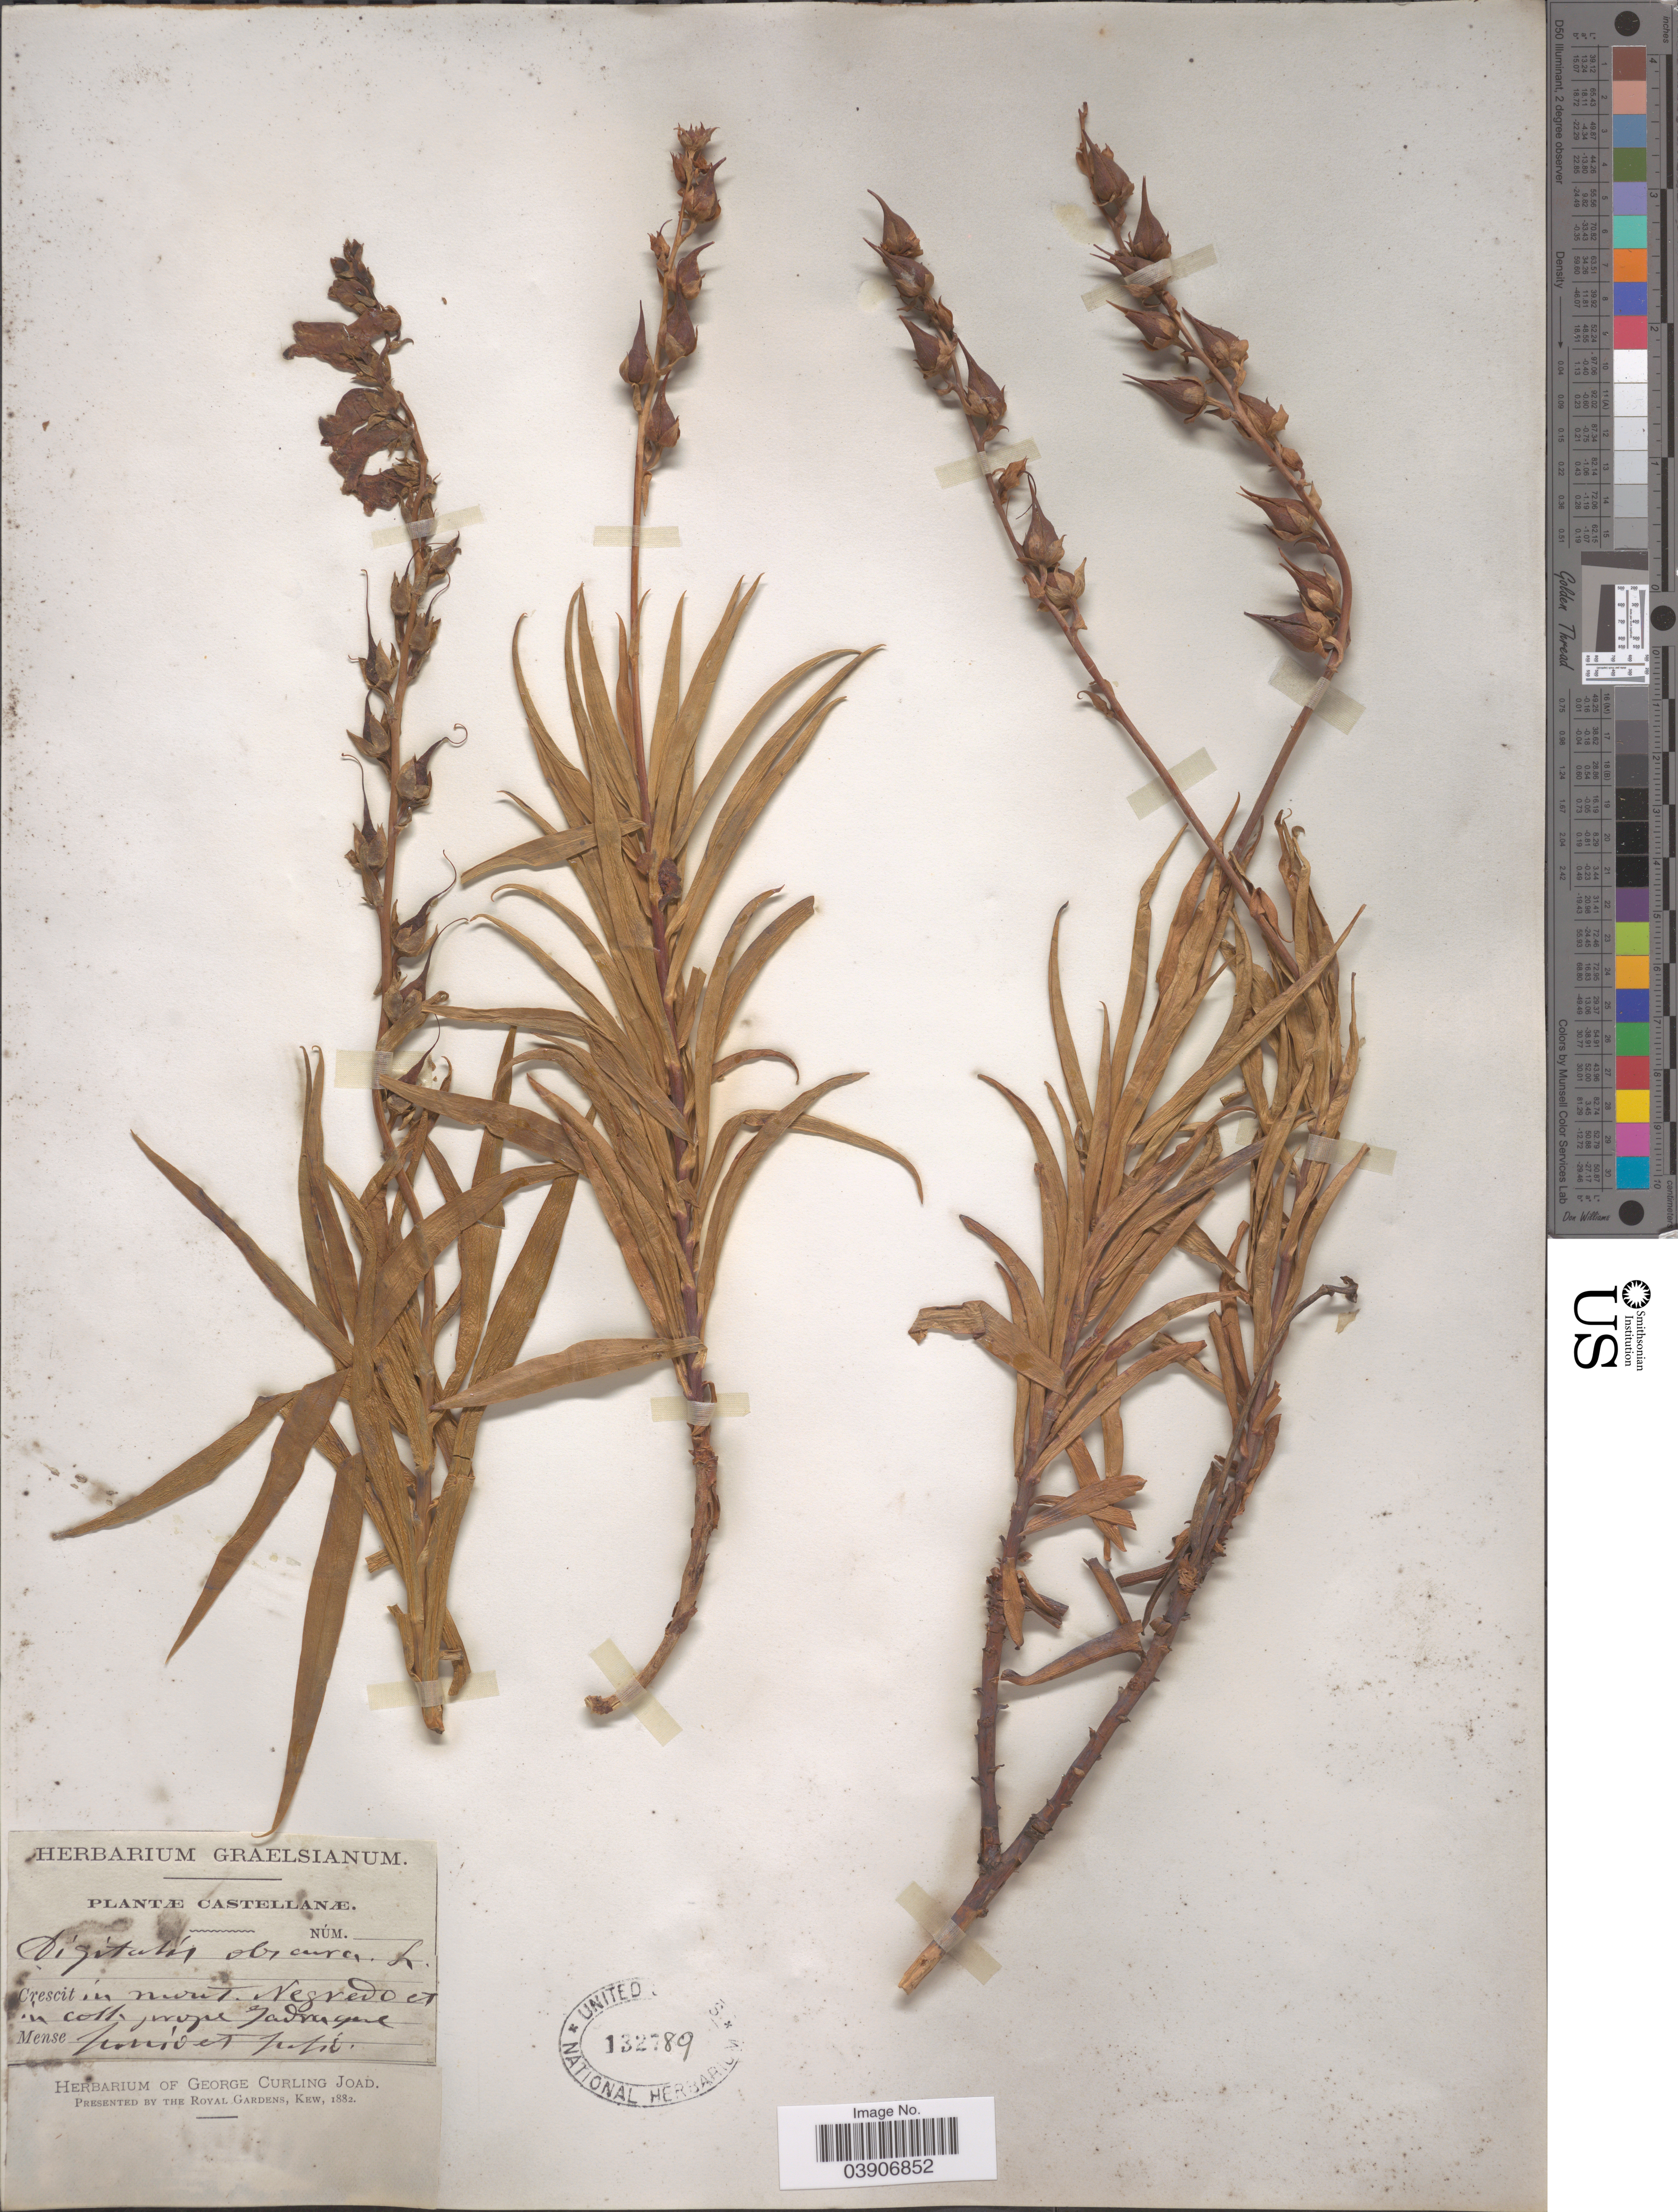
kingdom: Plantae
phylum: Tracheophyta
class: Magnoliopsida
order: Lamiales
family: Plantaginaceae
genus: Digitalis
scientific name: Digitalis obscura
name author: L.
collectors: ex Herb. Graelsianum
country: Spain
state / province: Castilla-La Mancha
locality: Castellanæ. prope Jadraque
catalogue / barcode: US 132789